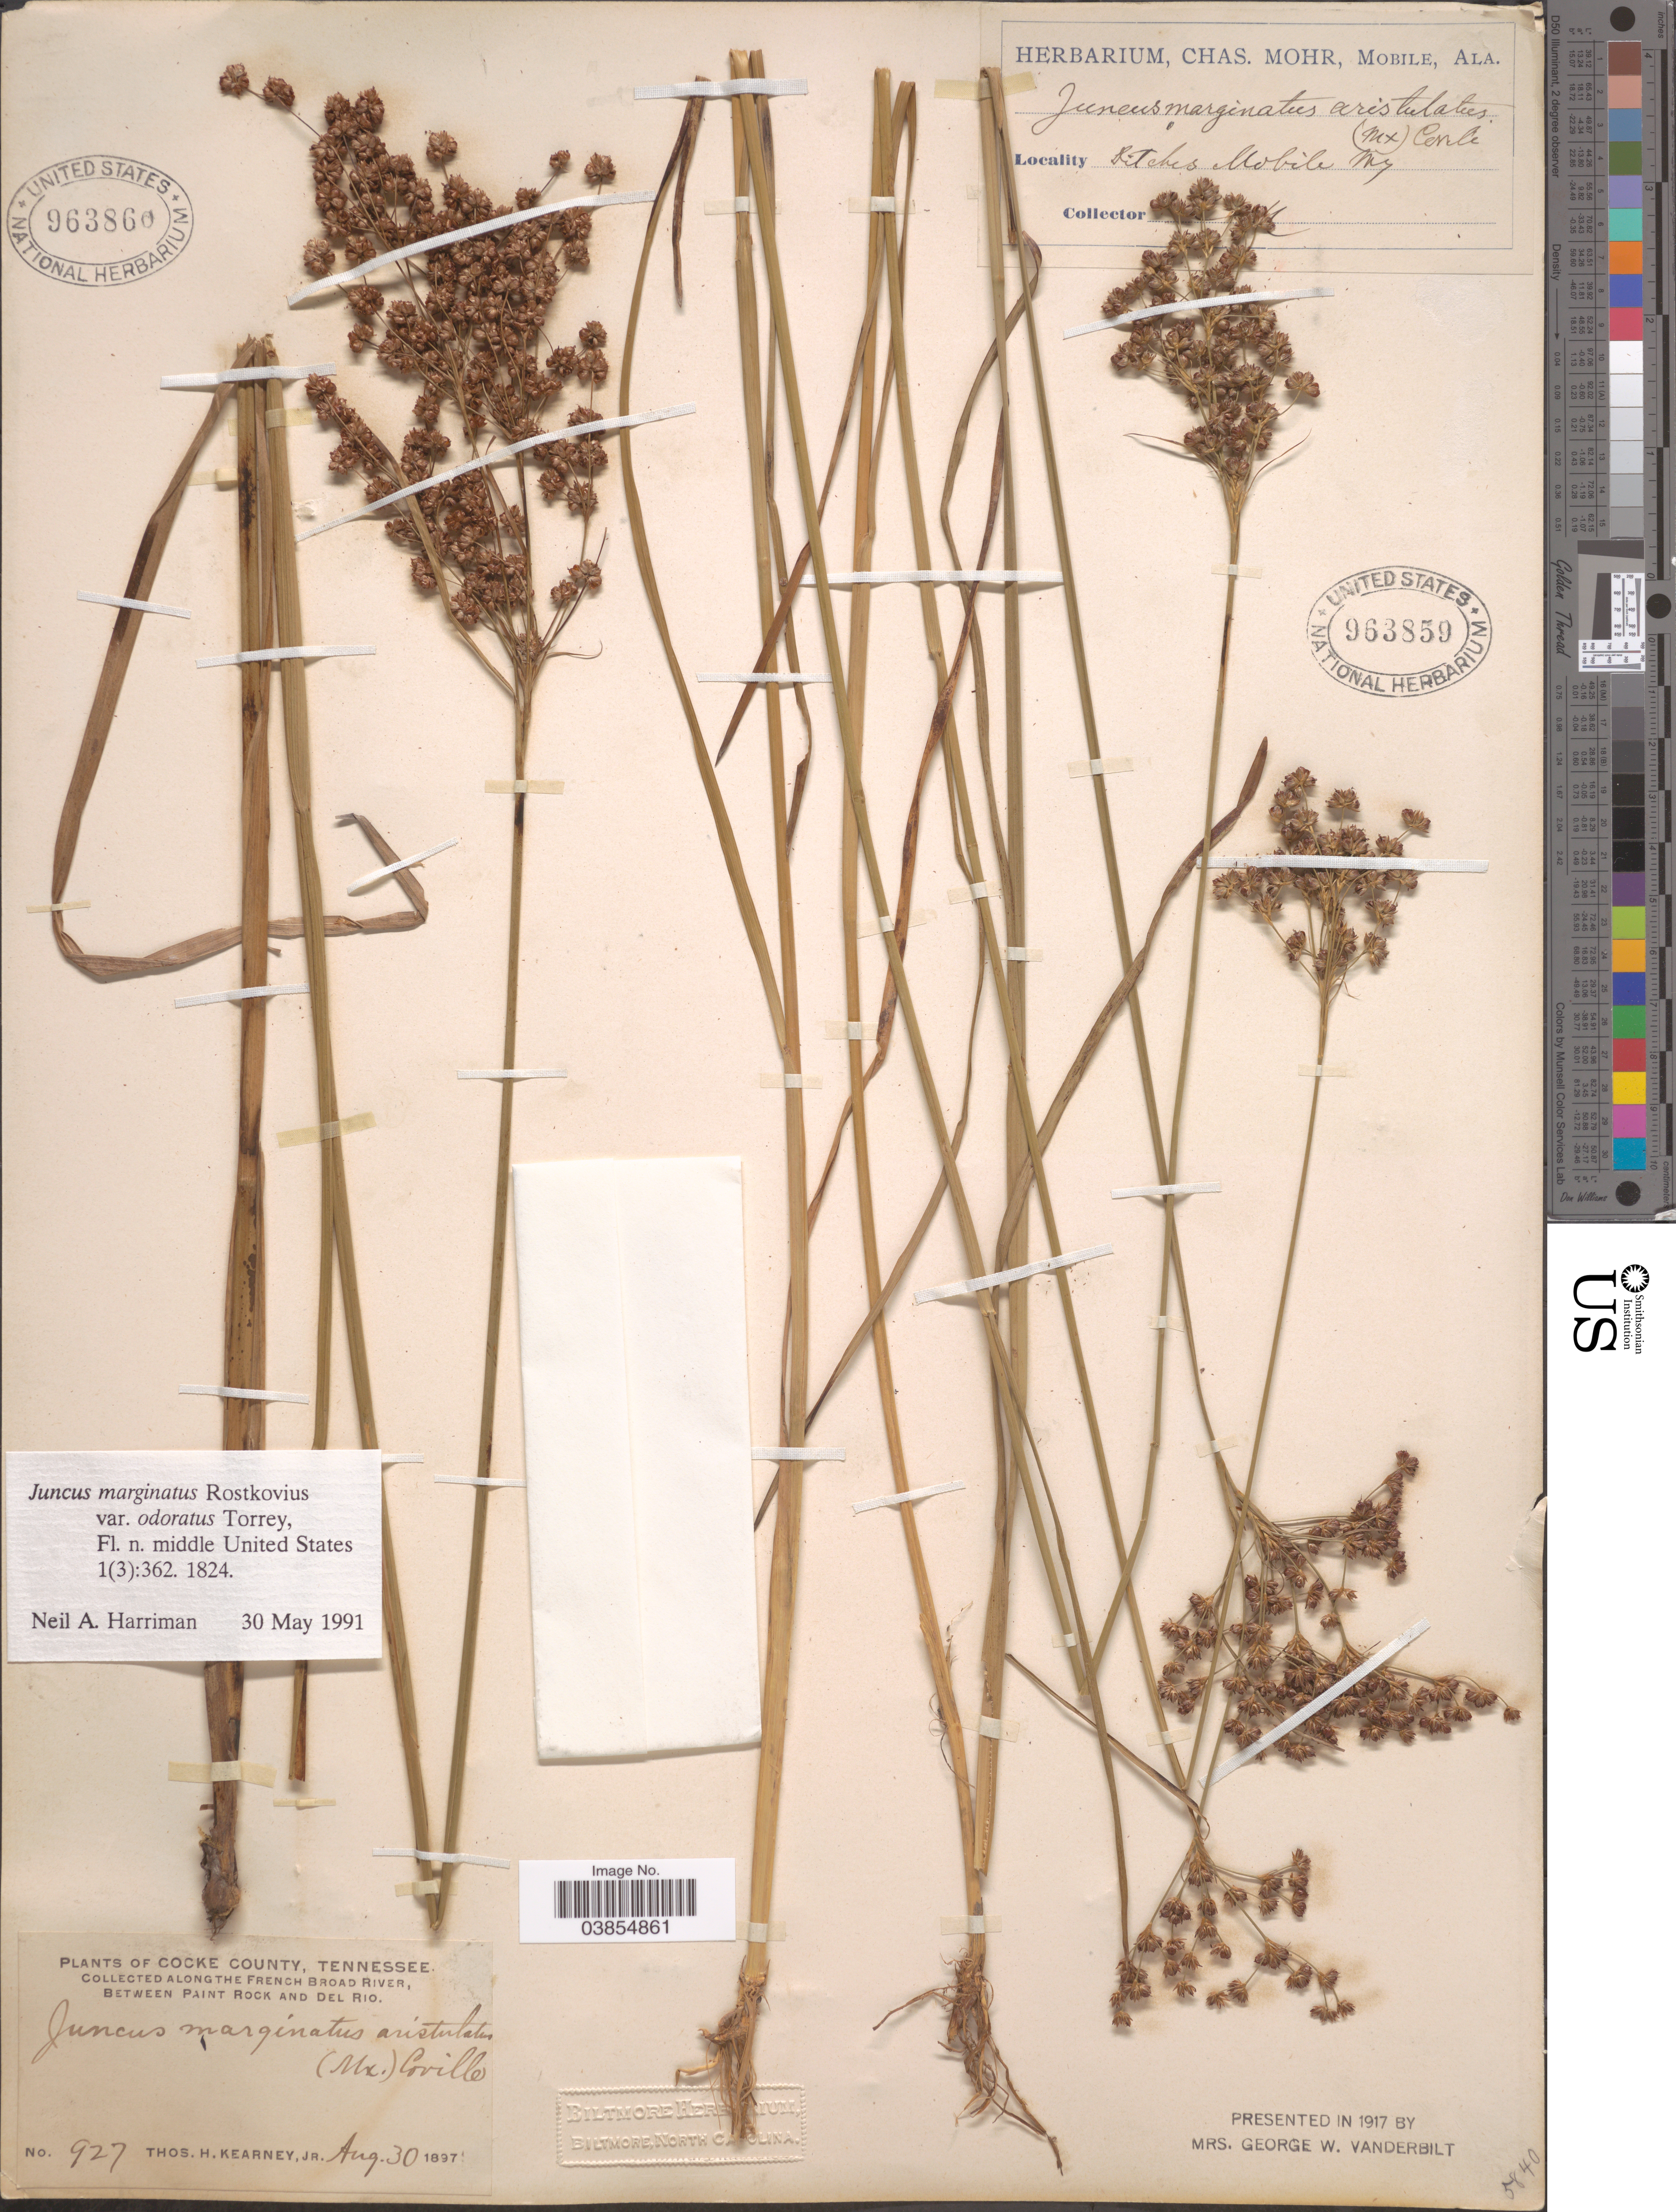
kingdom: Plantae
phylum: Tracheophyta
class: Liliopsida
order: Poales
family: Juncaceae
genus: Juncus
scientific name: Juncus marginatus var. odoratus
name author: Torr.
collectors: T. H. Kearney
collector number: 927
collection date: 1897-08-30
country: United States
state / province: Tennessee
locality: Cocke County. Along the French Broad River, between Paint Rock and Del Rio.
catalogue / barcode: US 963860